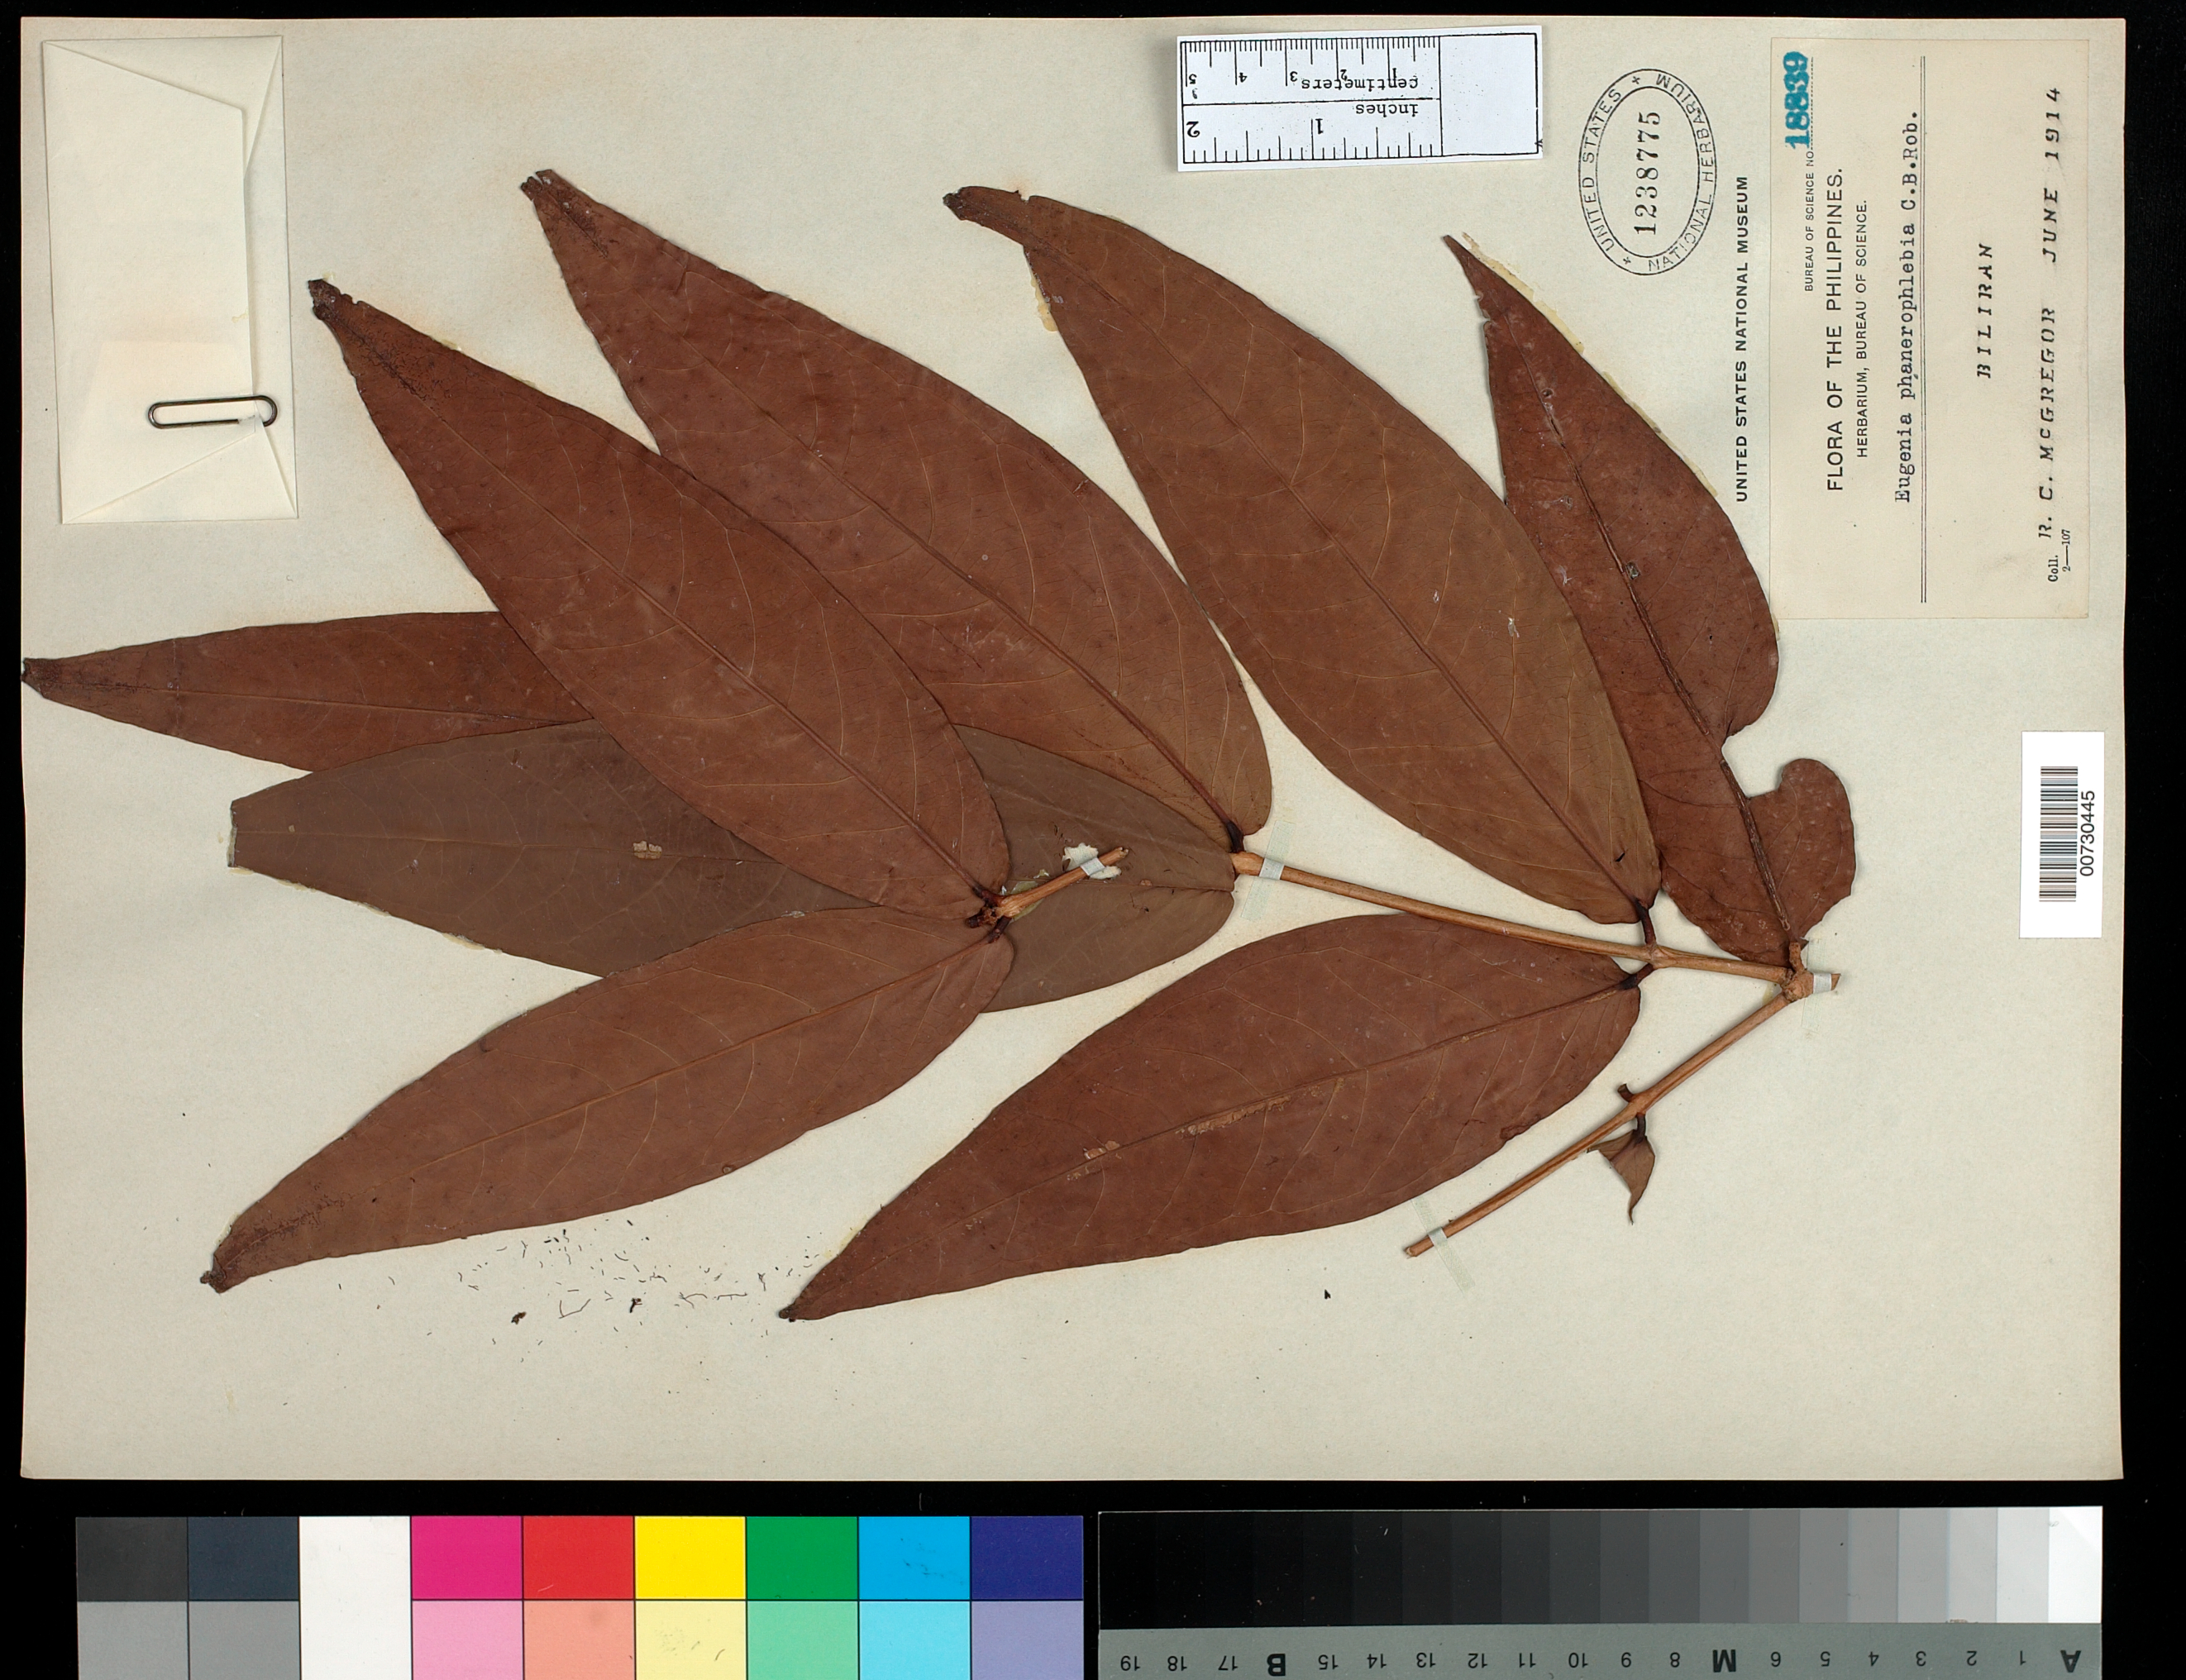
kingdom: Plantae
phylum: Tracheophyta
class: Magnoliopsida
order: Myrtales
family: Myrtaceae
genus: Syzygium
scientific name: Syzygium phanerophlebium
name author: (C.B. Rob.) Merr.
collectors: R. C. McGregor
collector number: Bur. Sci. 18839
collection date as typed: Jun 1914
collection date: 1914-06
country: Philippines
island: Biliran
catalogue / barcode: US 1238775